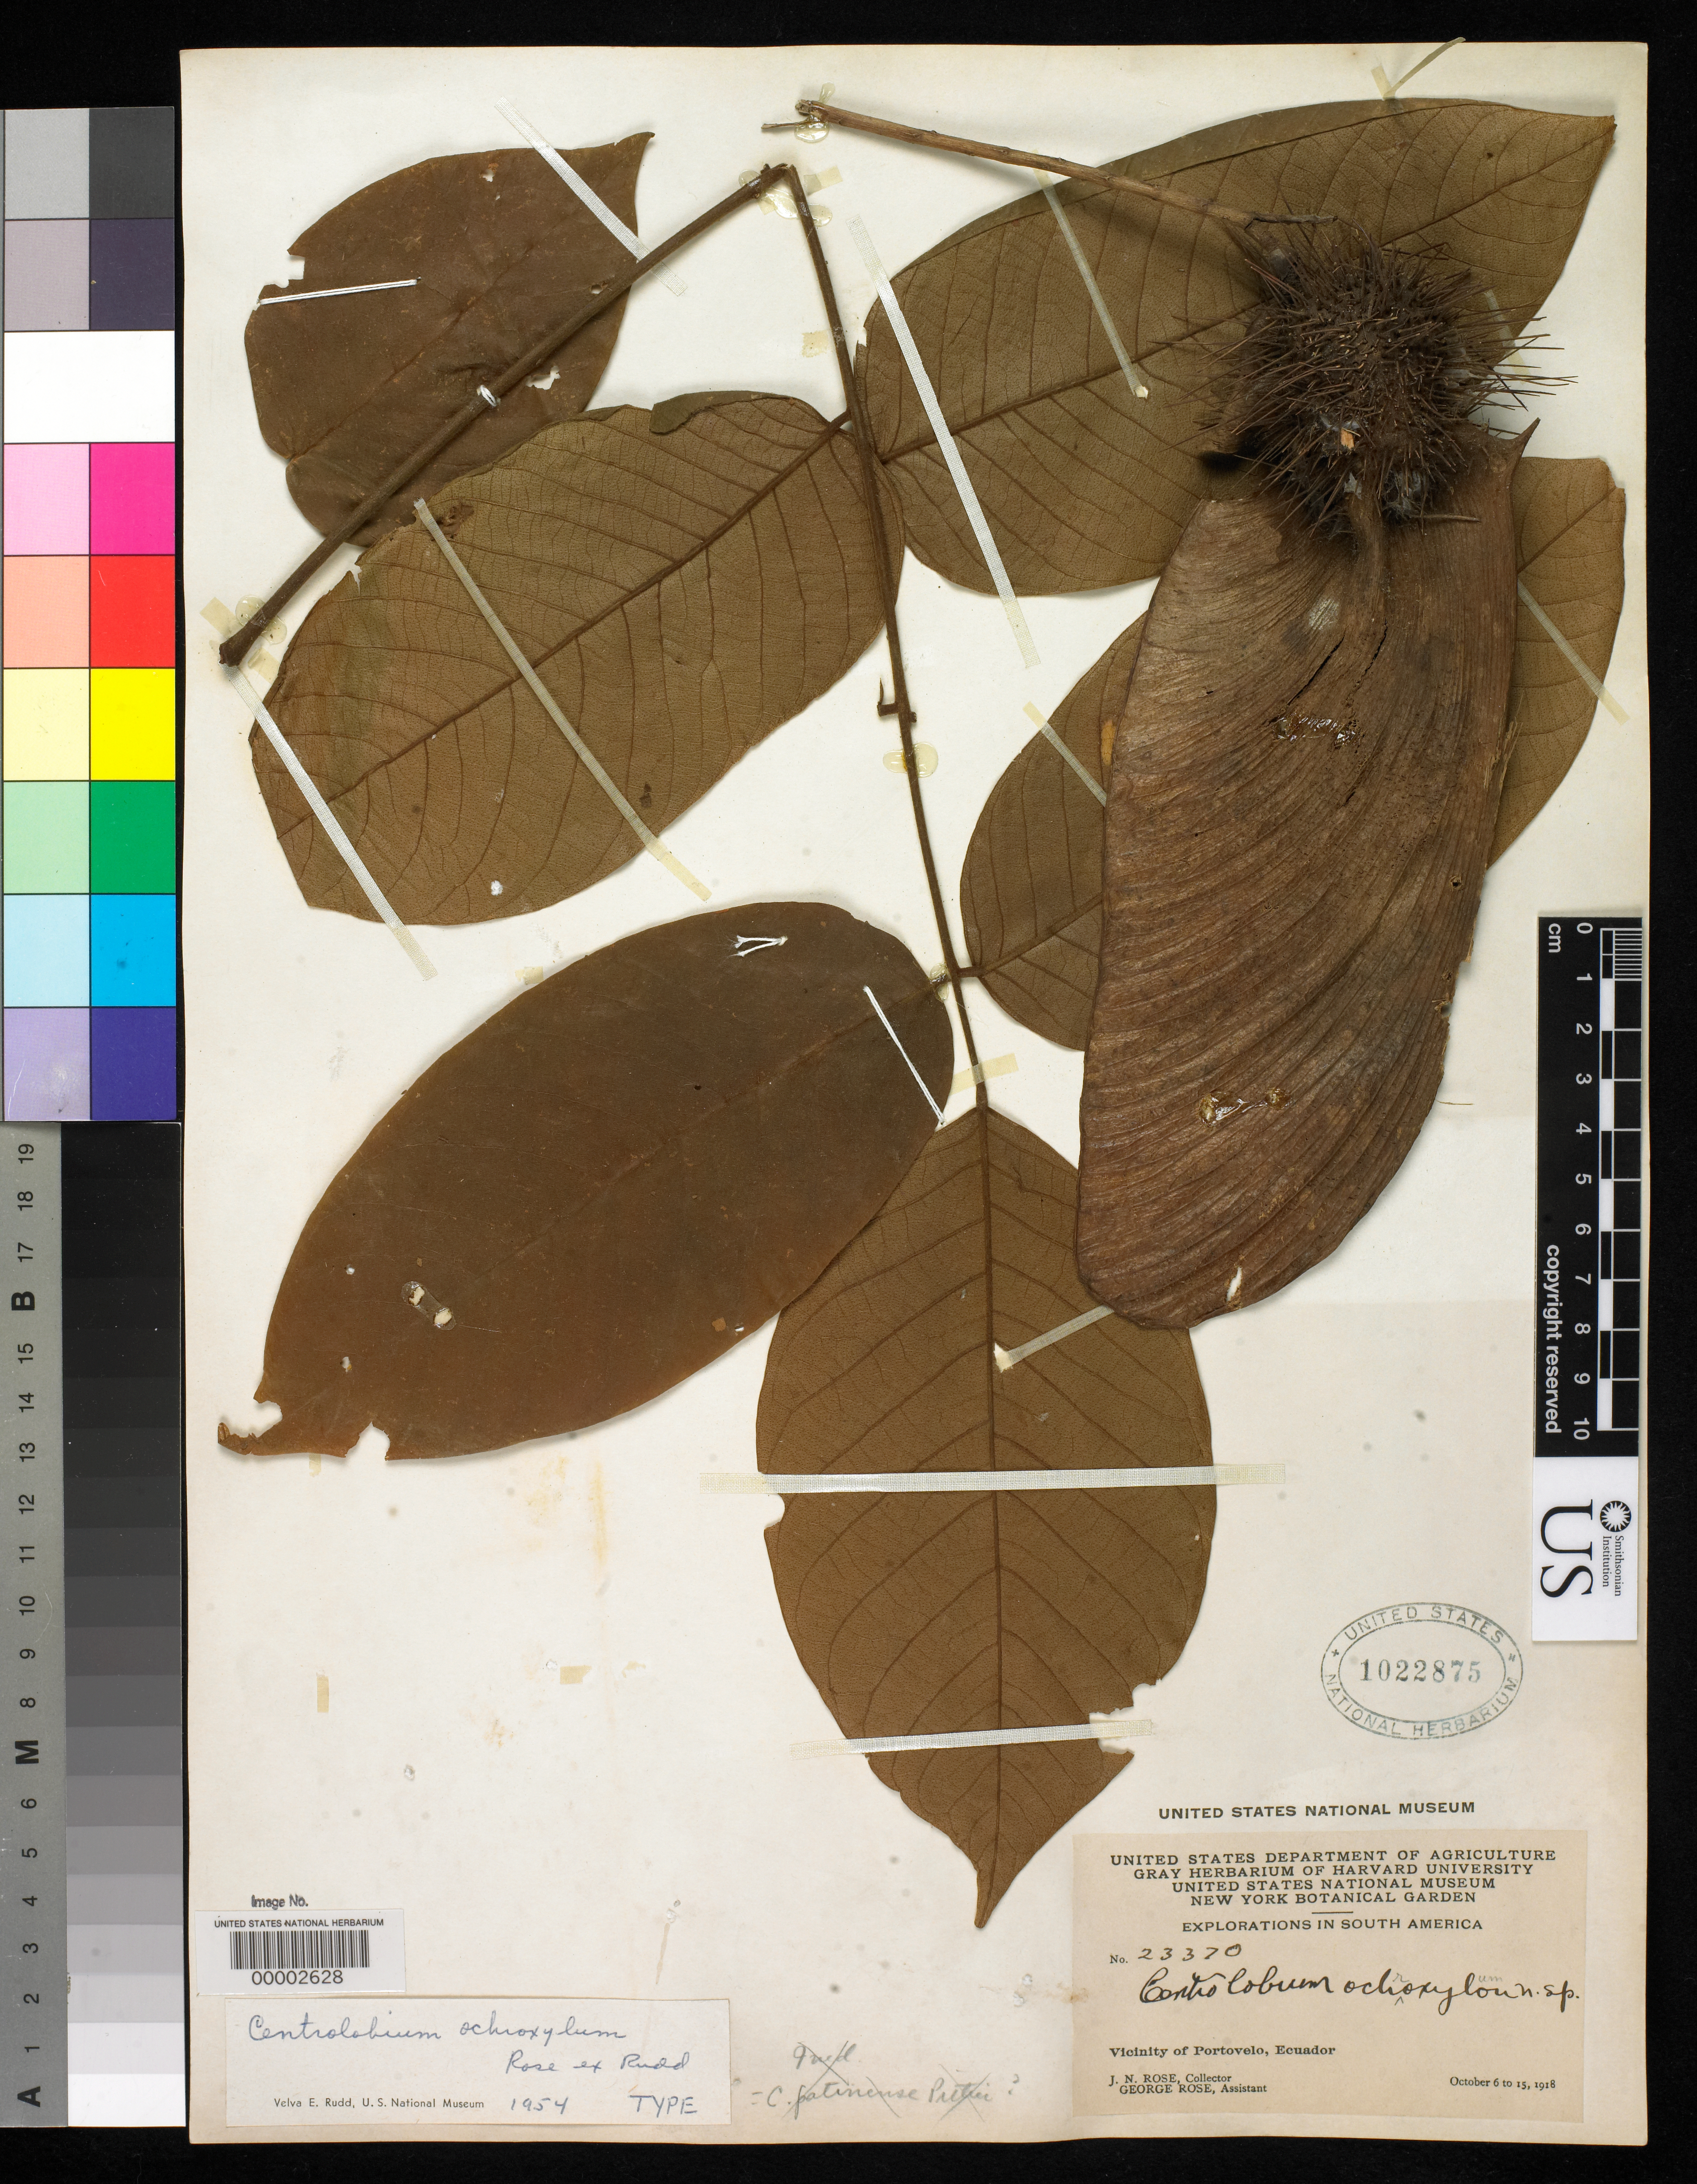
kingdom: Plantae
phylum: Tracheophyta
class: Magnoliopsida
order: Fabales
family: Fabaceae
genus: Centrolobium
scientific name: Centrolobium ochroxylum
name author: Rose ex Rudd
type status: Holotype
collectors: J. N. Rose & G. Rose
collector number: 23370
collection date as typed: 06 Oct 1918 to 15 Oct 1918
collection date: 1918-10-06/1918-10-15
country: Ecuador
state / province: El Oro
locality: Vicinity of Portovelo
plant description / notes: This specimen (USNH 1022875) annotated as "TYPE" by Rudd (1954) and explicitly cited by sheet number in protologue. A second US duplicate of this collection, consecutively numbered (USNH 1022874) but not cross-labeled as "sheet 1" or "sheet 2" is here regarded as an isotype.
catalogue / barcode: US 1022875